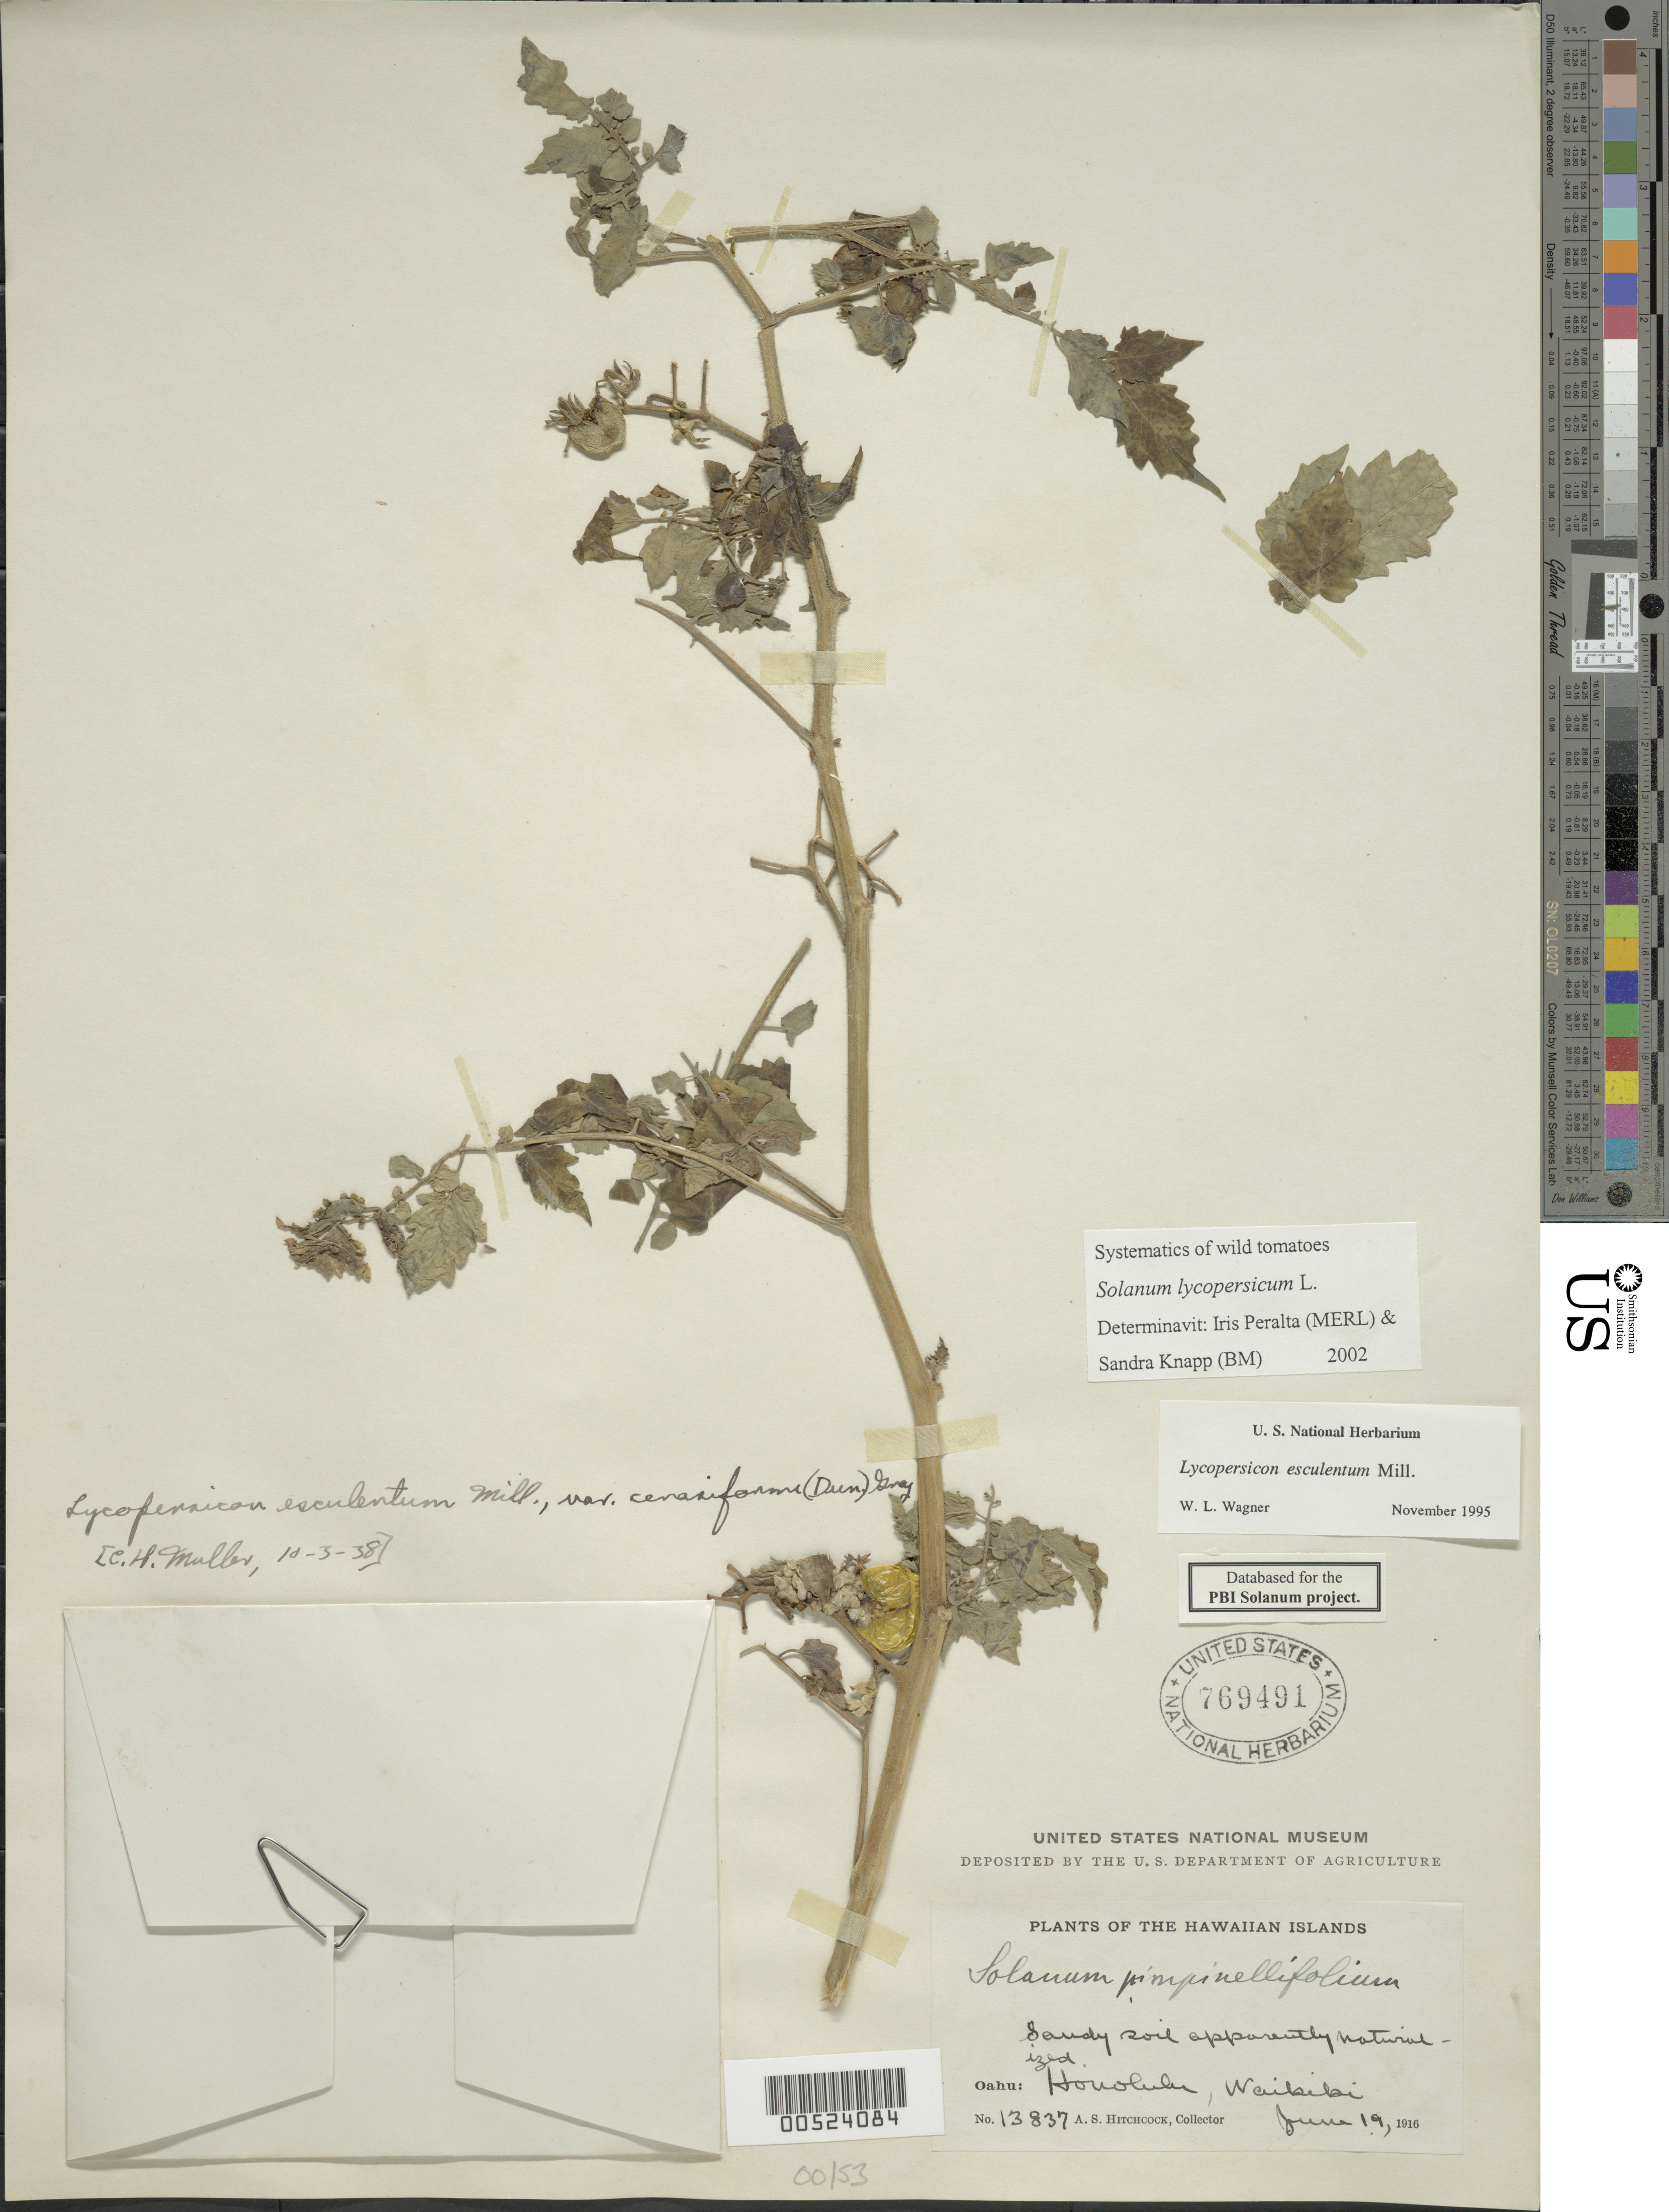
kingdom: Plantae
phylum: Tracheophyta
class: Magnoliopsida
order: Solanales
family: Solanaceae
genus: Solanum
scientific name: Solanum lycopersicum var. cerasiforme (Dunal) D.M. Spooner, G.J. Anderson & R.K. Jansen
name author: (Dunal) D.M. Spooner et al.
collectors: A. S. Hitchcock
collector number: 13837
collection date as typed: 19 Jun 1916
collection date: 1916-06-19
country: United States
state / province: Hawaii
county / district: Honolulu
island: Oahu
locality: Honolulu, Waikiki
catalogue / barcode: US 769491